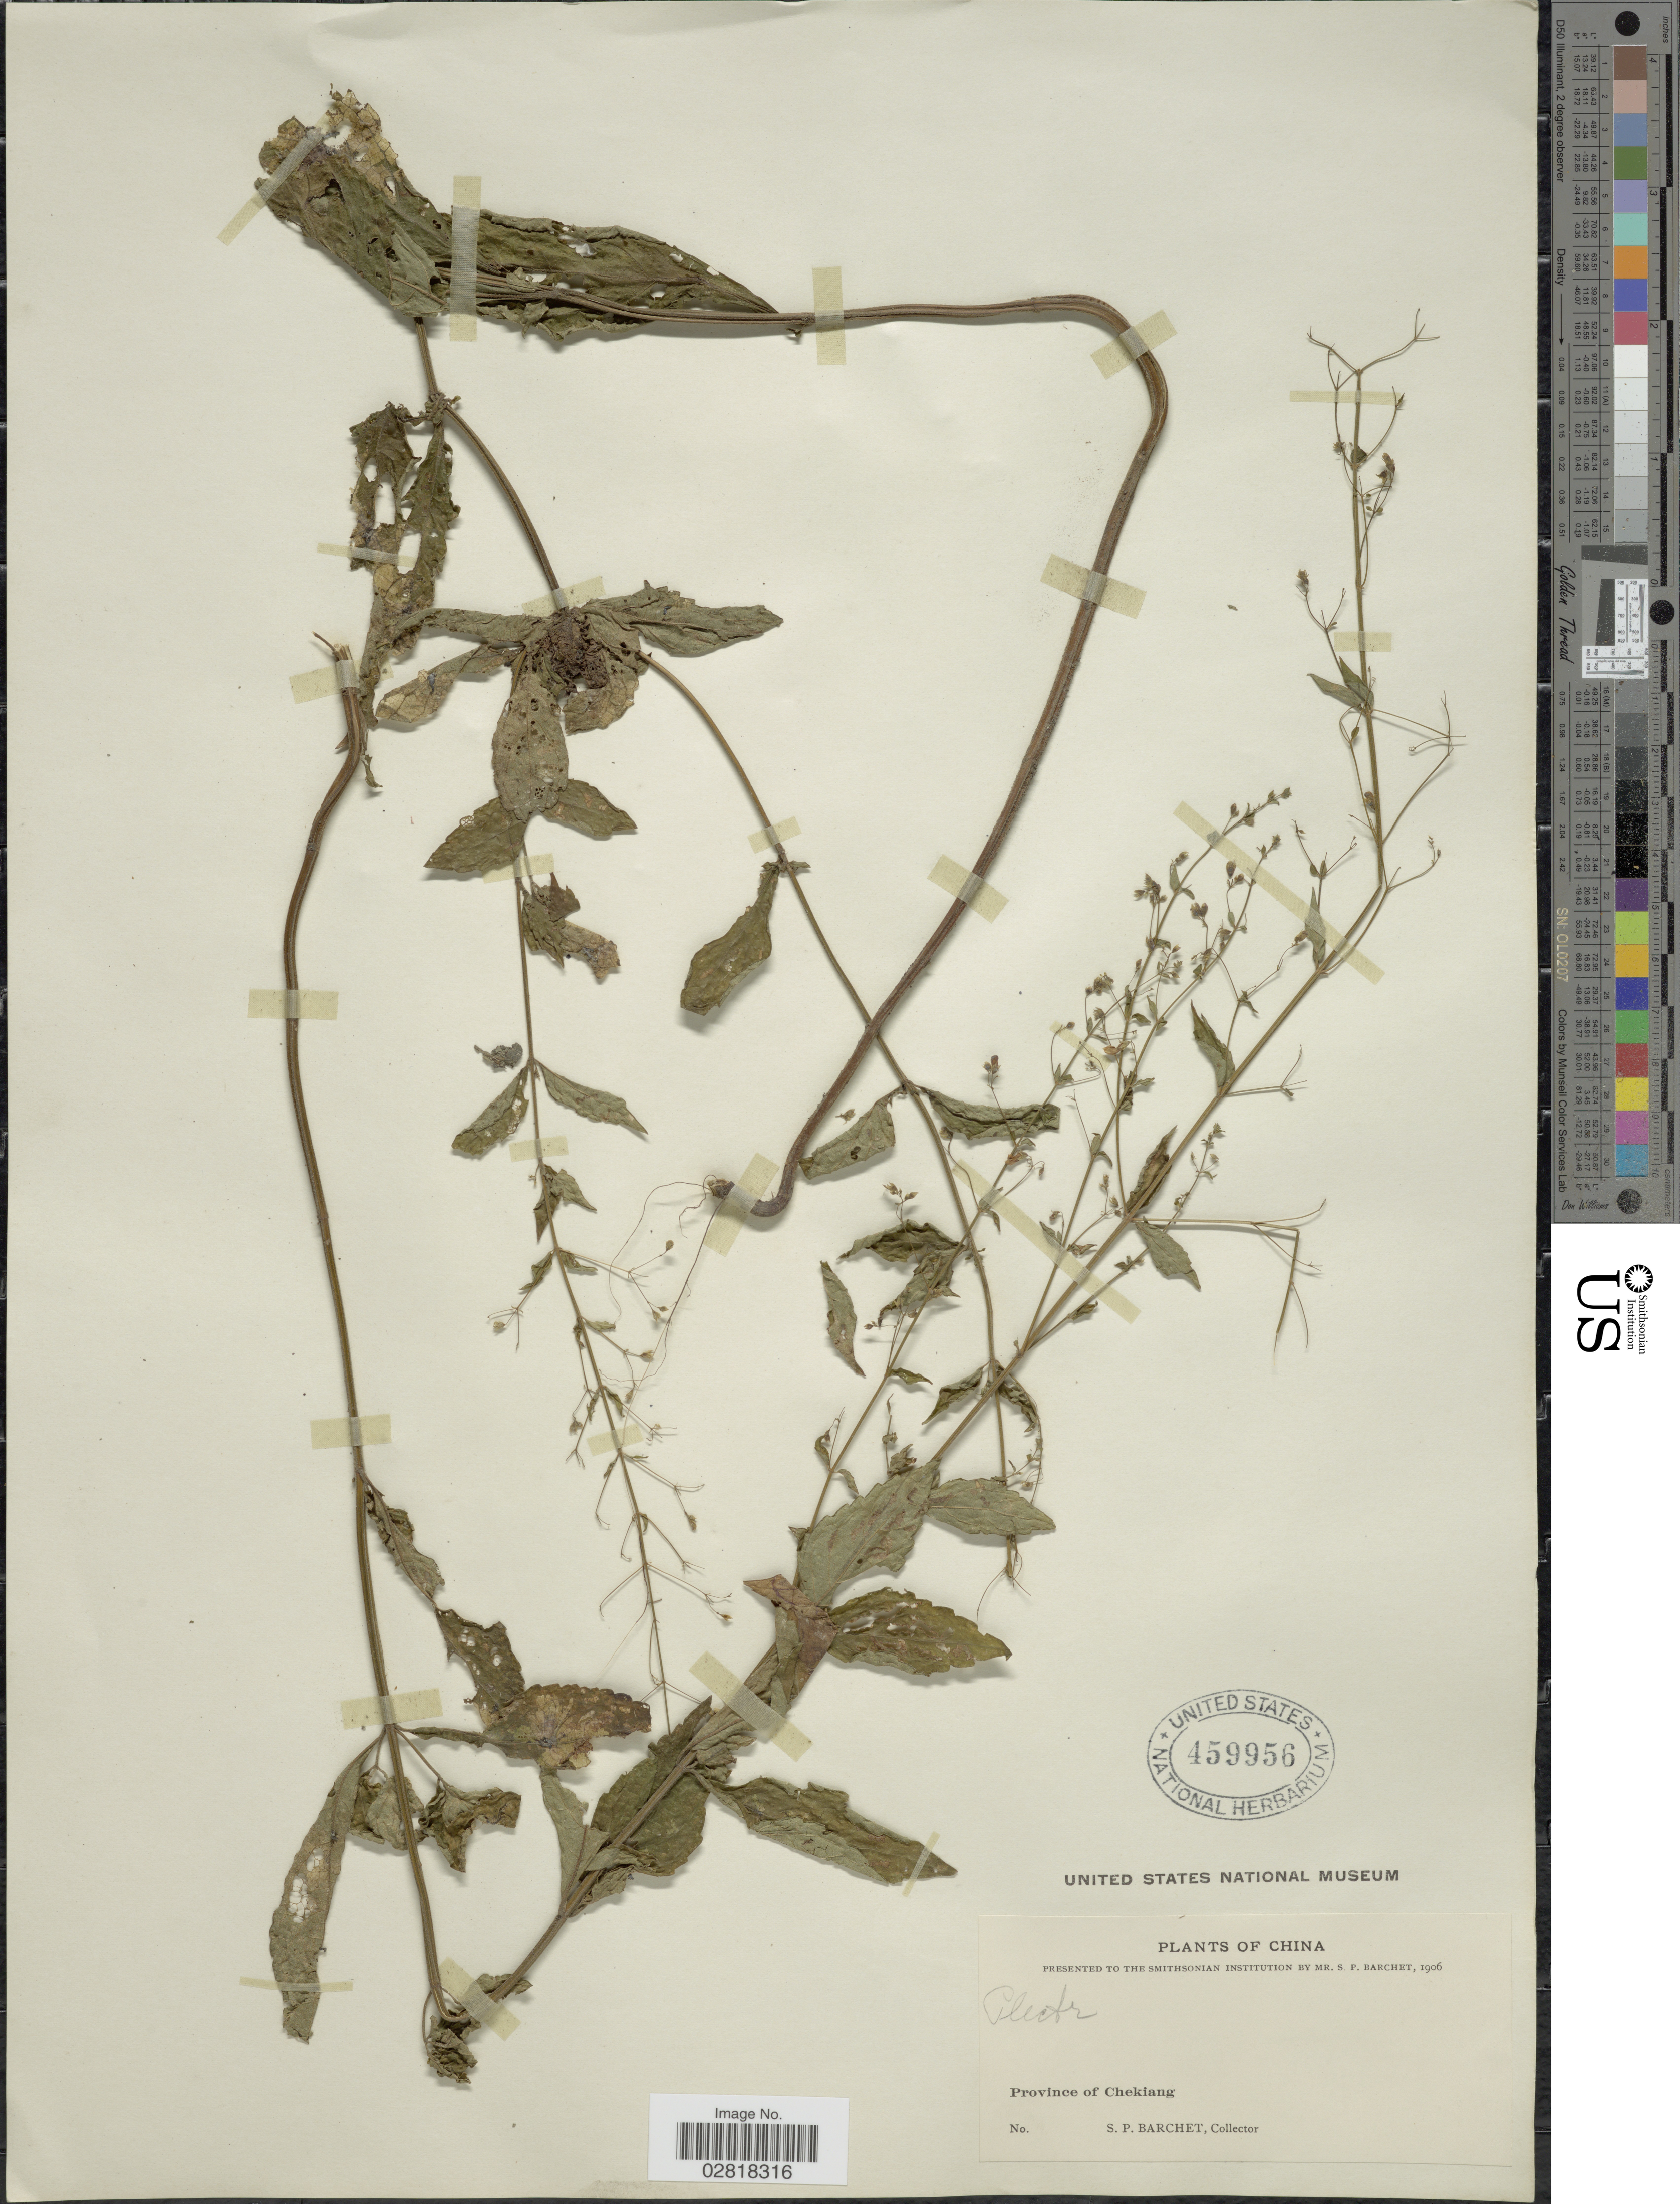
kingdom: Plantae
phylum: Tracheophyta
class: Magnoliopsida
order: Lamiales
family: Lamiaceae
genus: Plectranthus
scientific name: Plectranthus sp.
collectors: S. P. Barchet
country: China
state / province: Zhejiang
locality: Province of Chekiang.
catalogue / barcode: US 459956